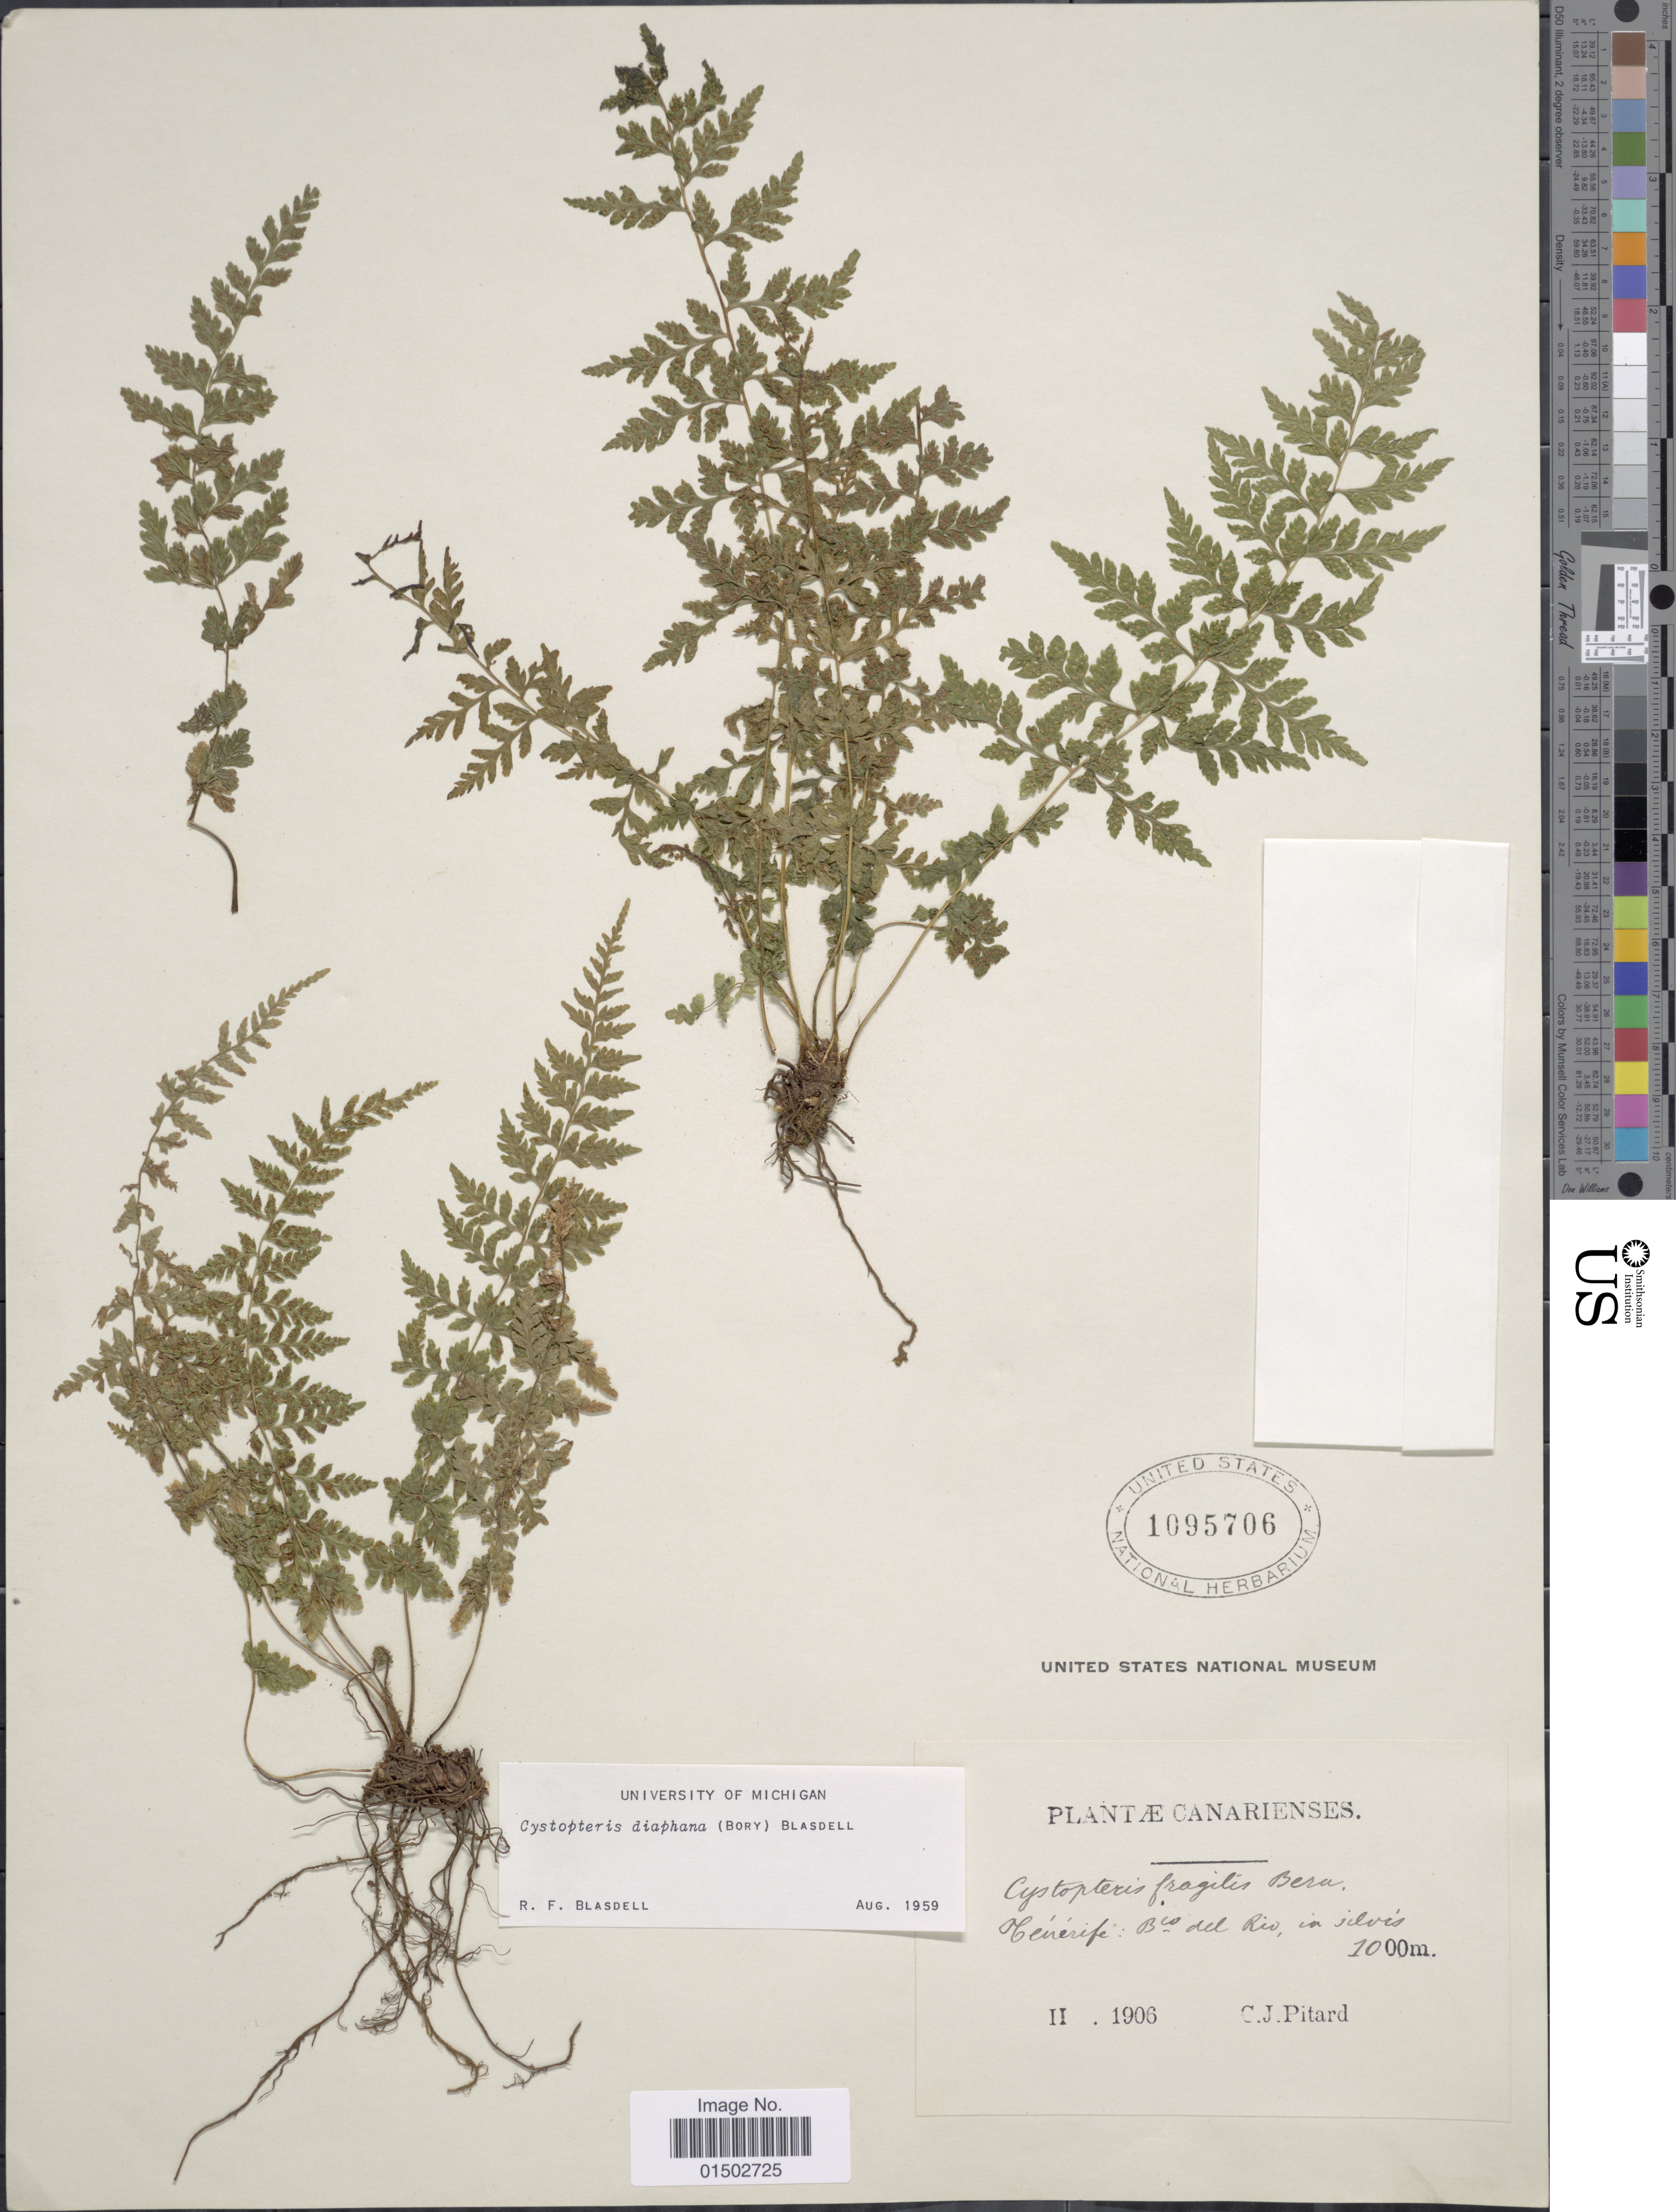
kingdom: Plantae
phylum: Tracheophyta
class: Polypodiopsida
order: Polypodiales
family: Cystopteridaceae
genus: Cystopteris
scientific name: Cystopteris diaphana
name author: (Bory) Blasdell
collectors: C. Pitard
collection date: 1906-02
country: Spain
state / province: Canarias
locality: Tenerife: Bio del Rio, in silvis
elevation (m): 1000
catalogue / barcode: US 1095706